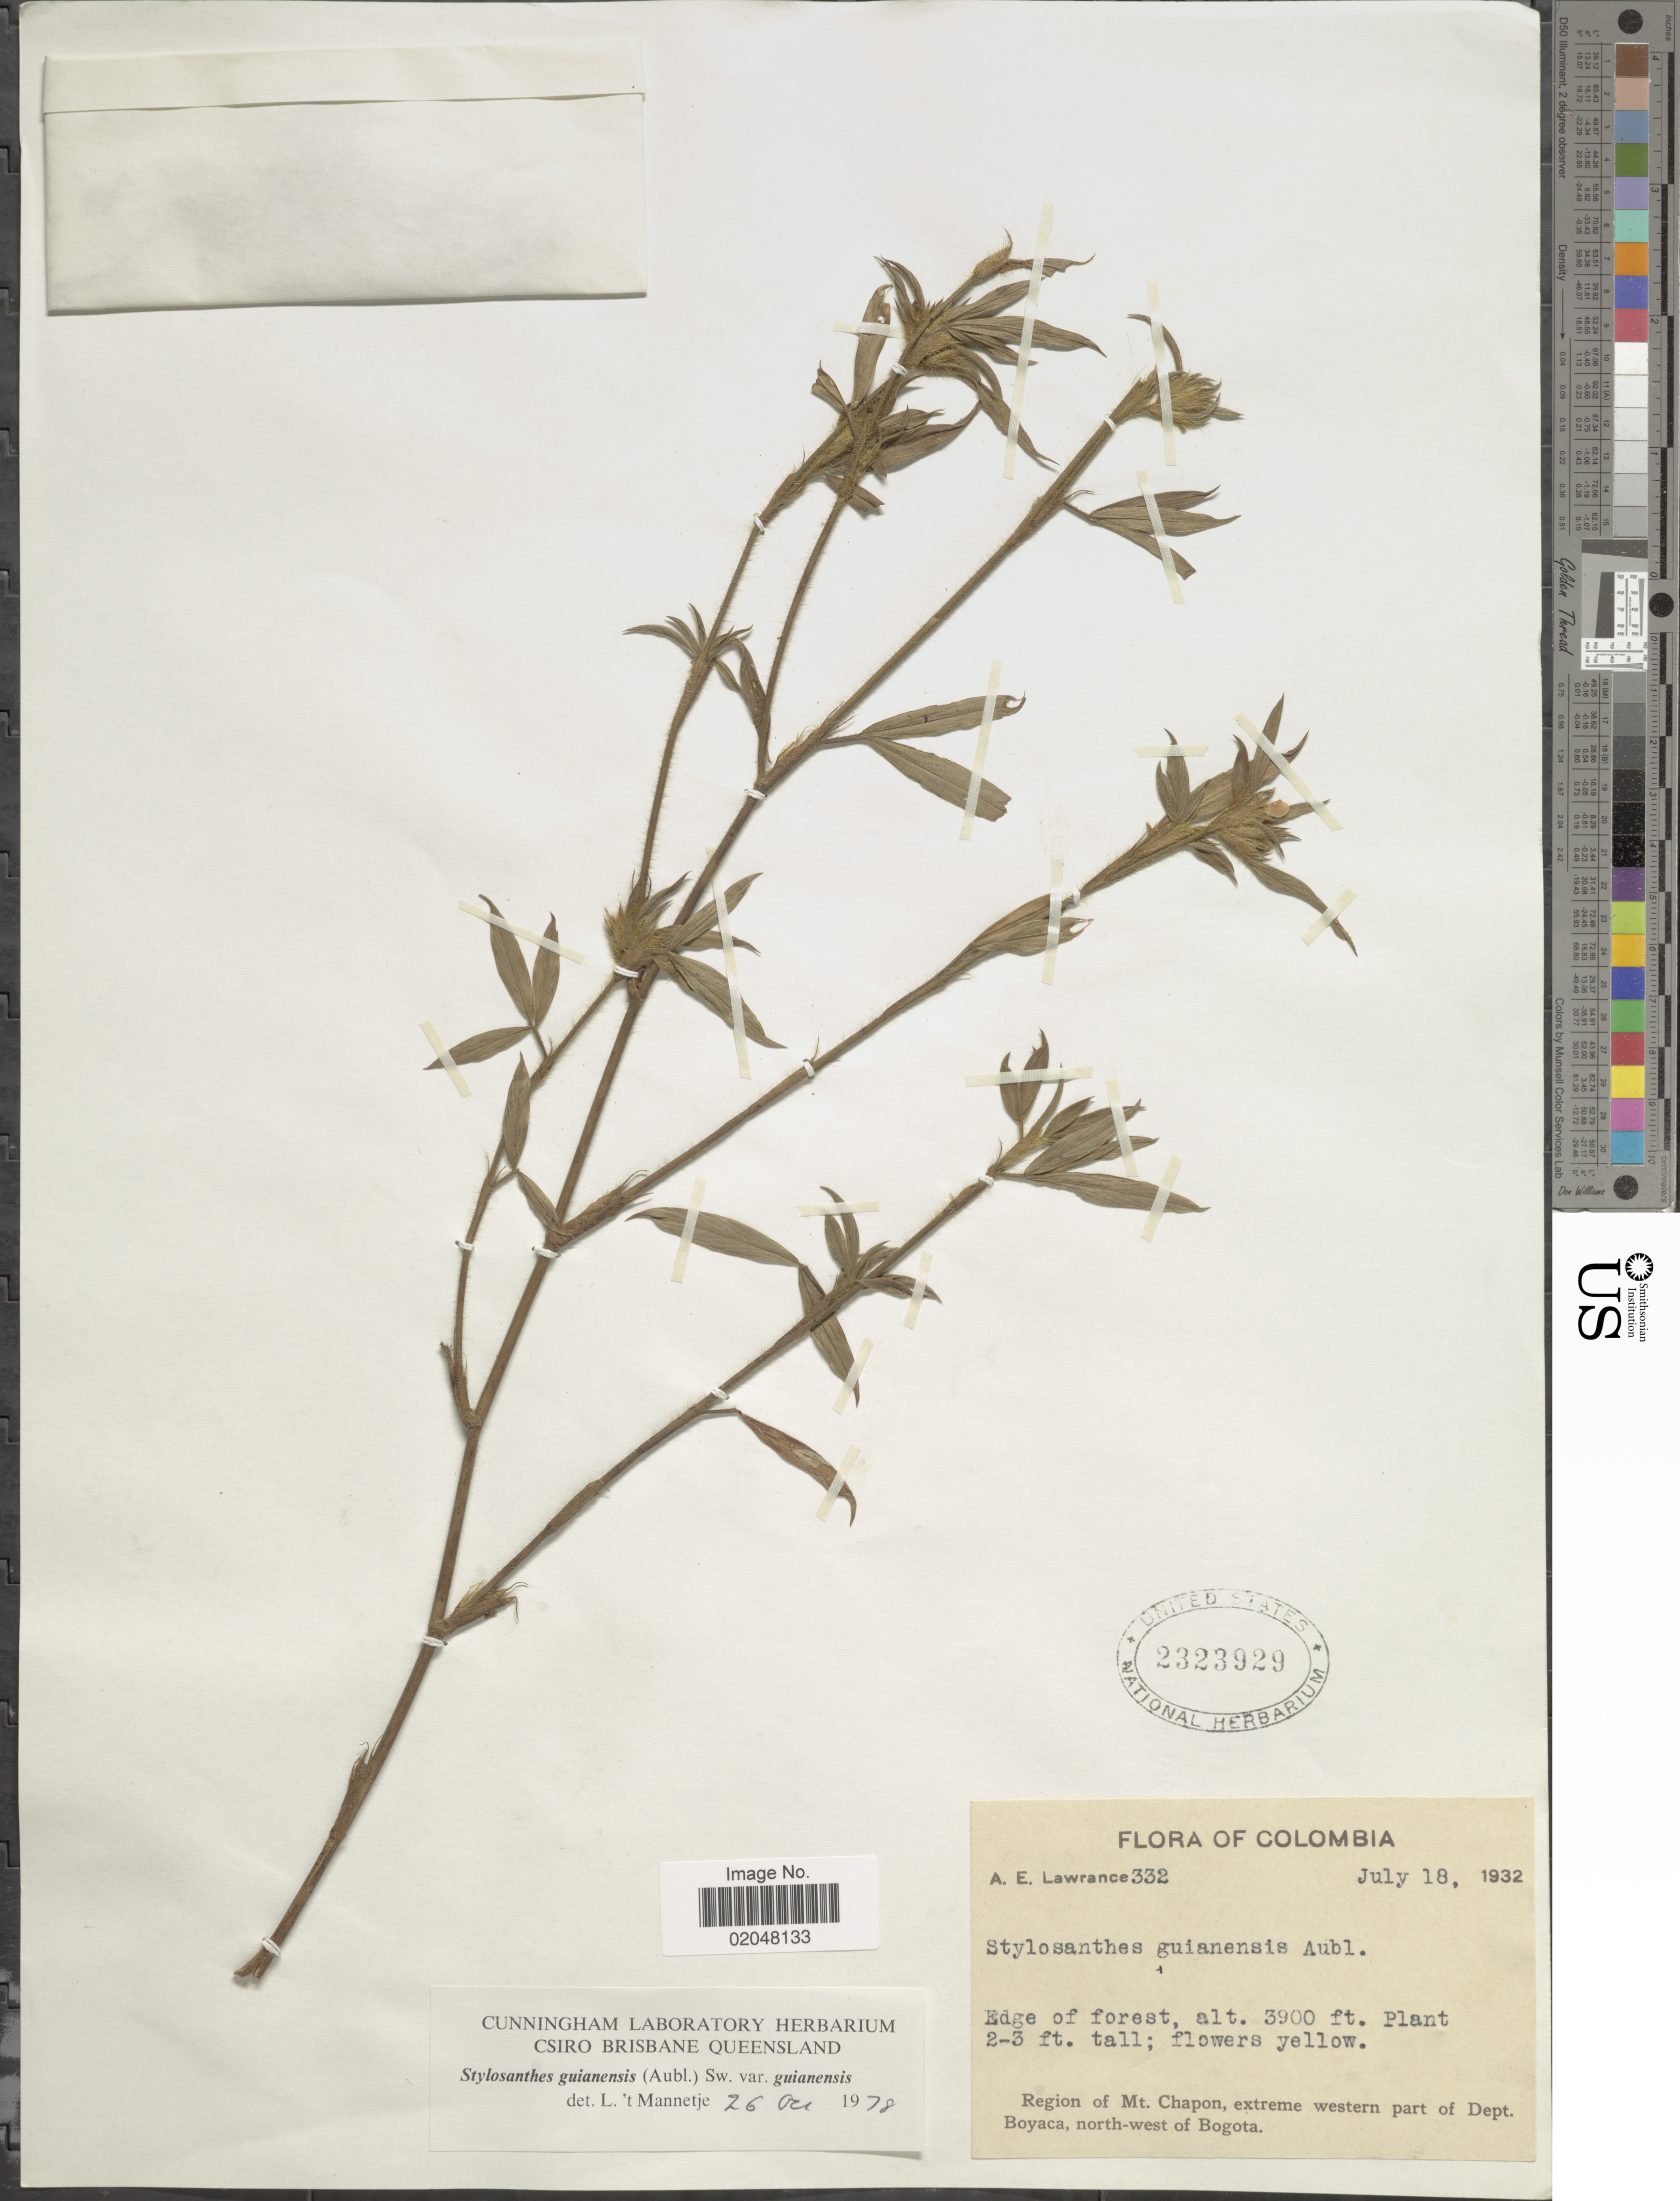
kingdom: Plantae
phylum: Tracheophyta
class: Magnoliopsida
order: Fabales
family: Fabaceae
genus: Stylosanthes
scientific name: Stylosanthes guianensis var. guianensis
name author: (Aubl.) Sw.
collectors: A. Lawrance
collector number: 332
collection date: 1932-07-18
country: Colombia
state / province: Boyacá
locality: Region of Mt. Chapon, extrem western part of Dept. Boyaca, North-west of Bogota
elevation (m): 1189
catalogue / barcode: US 2323929